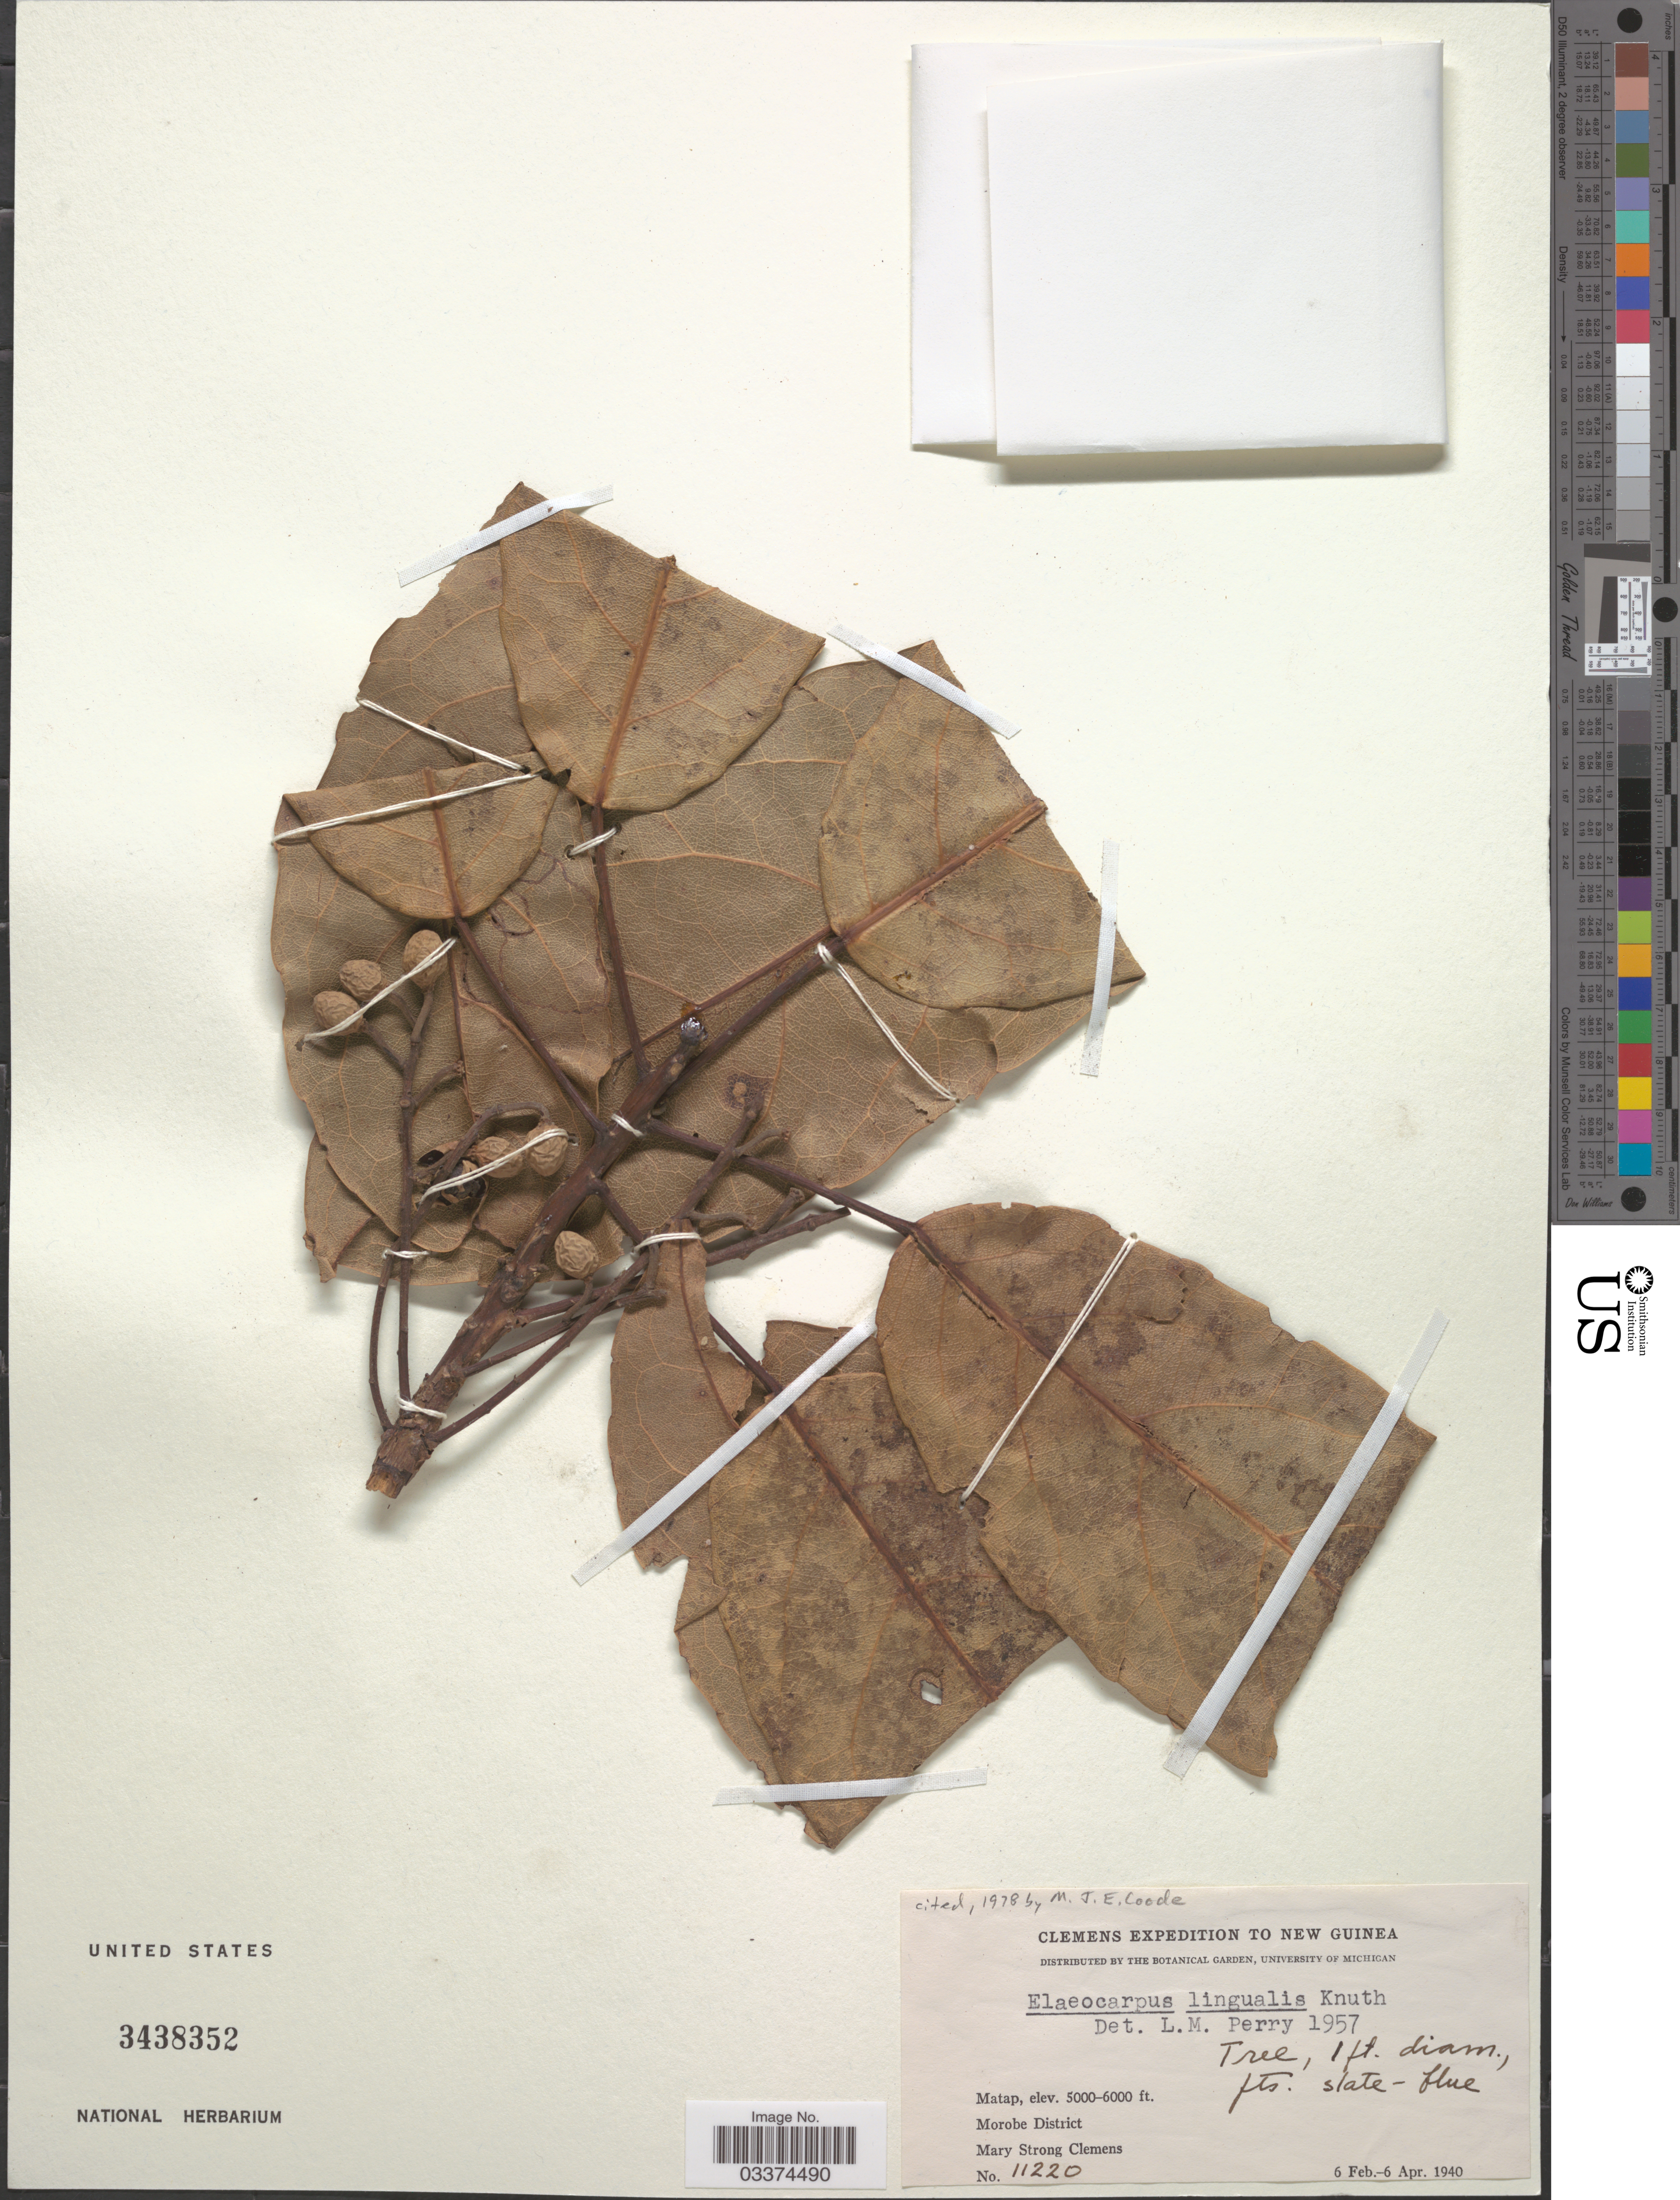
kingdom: Plantae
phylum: Tracheophyta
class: Magnoliopsida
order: Oxalidales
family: Elaeocarpaceae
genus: Elaeocarpus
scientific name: Elaeocarpus lingualis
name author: R. Knuth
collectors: M. S. Clemens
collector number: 11220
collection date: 1940-02-06/1940-04-06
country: Papua New Guinea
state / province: Morobe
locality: New Guinea, Matap, Morobe District.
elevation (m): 1524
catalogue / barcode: US 3438352